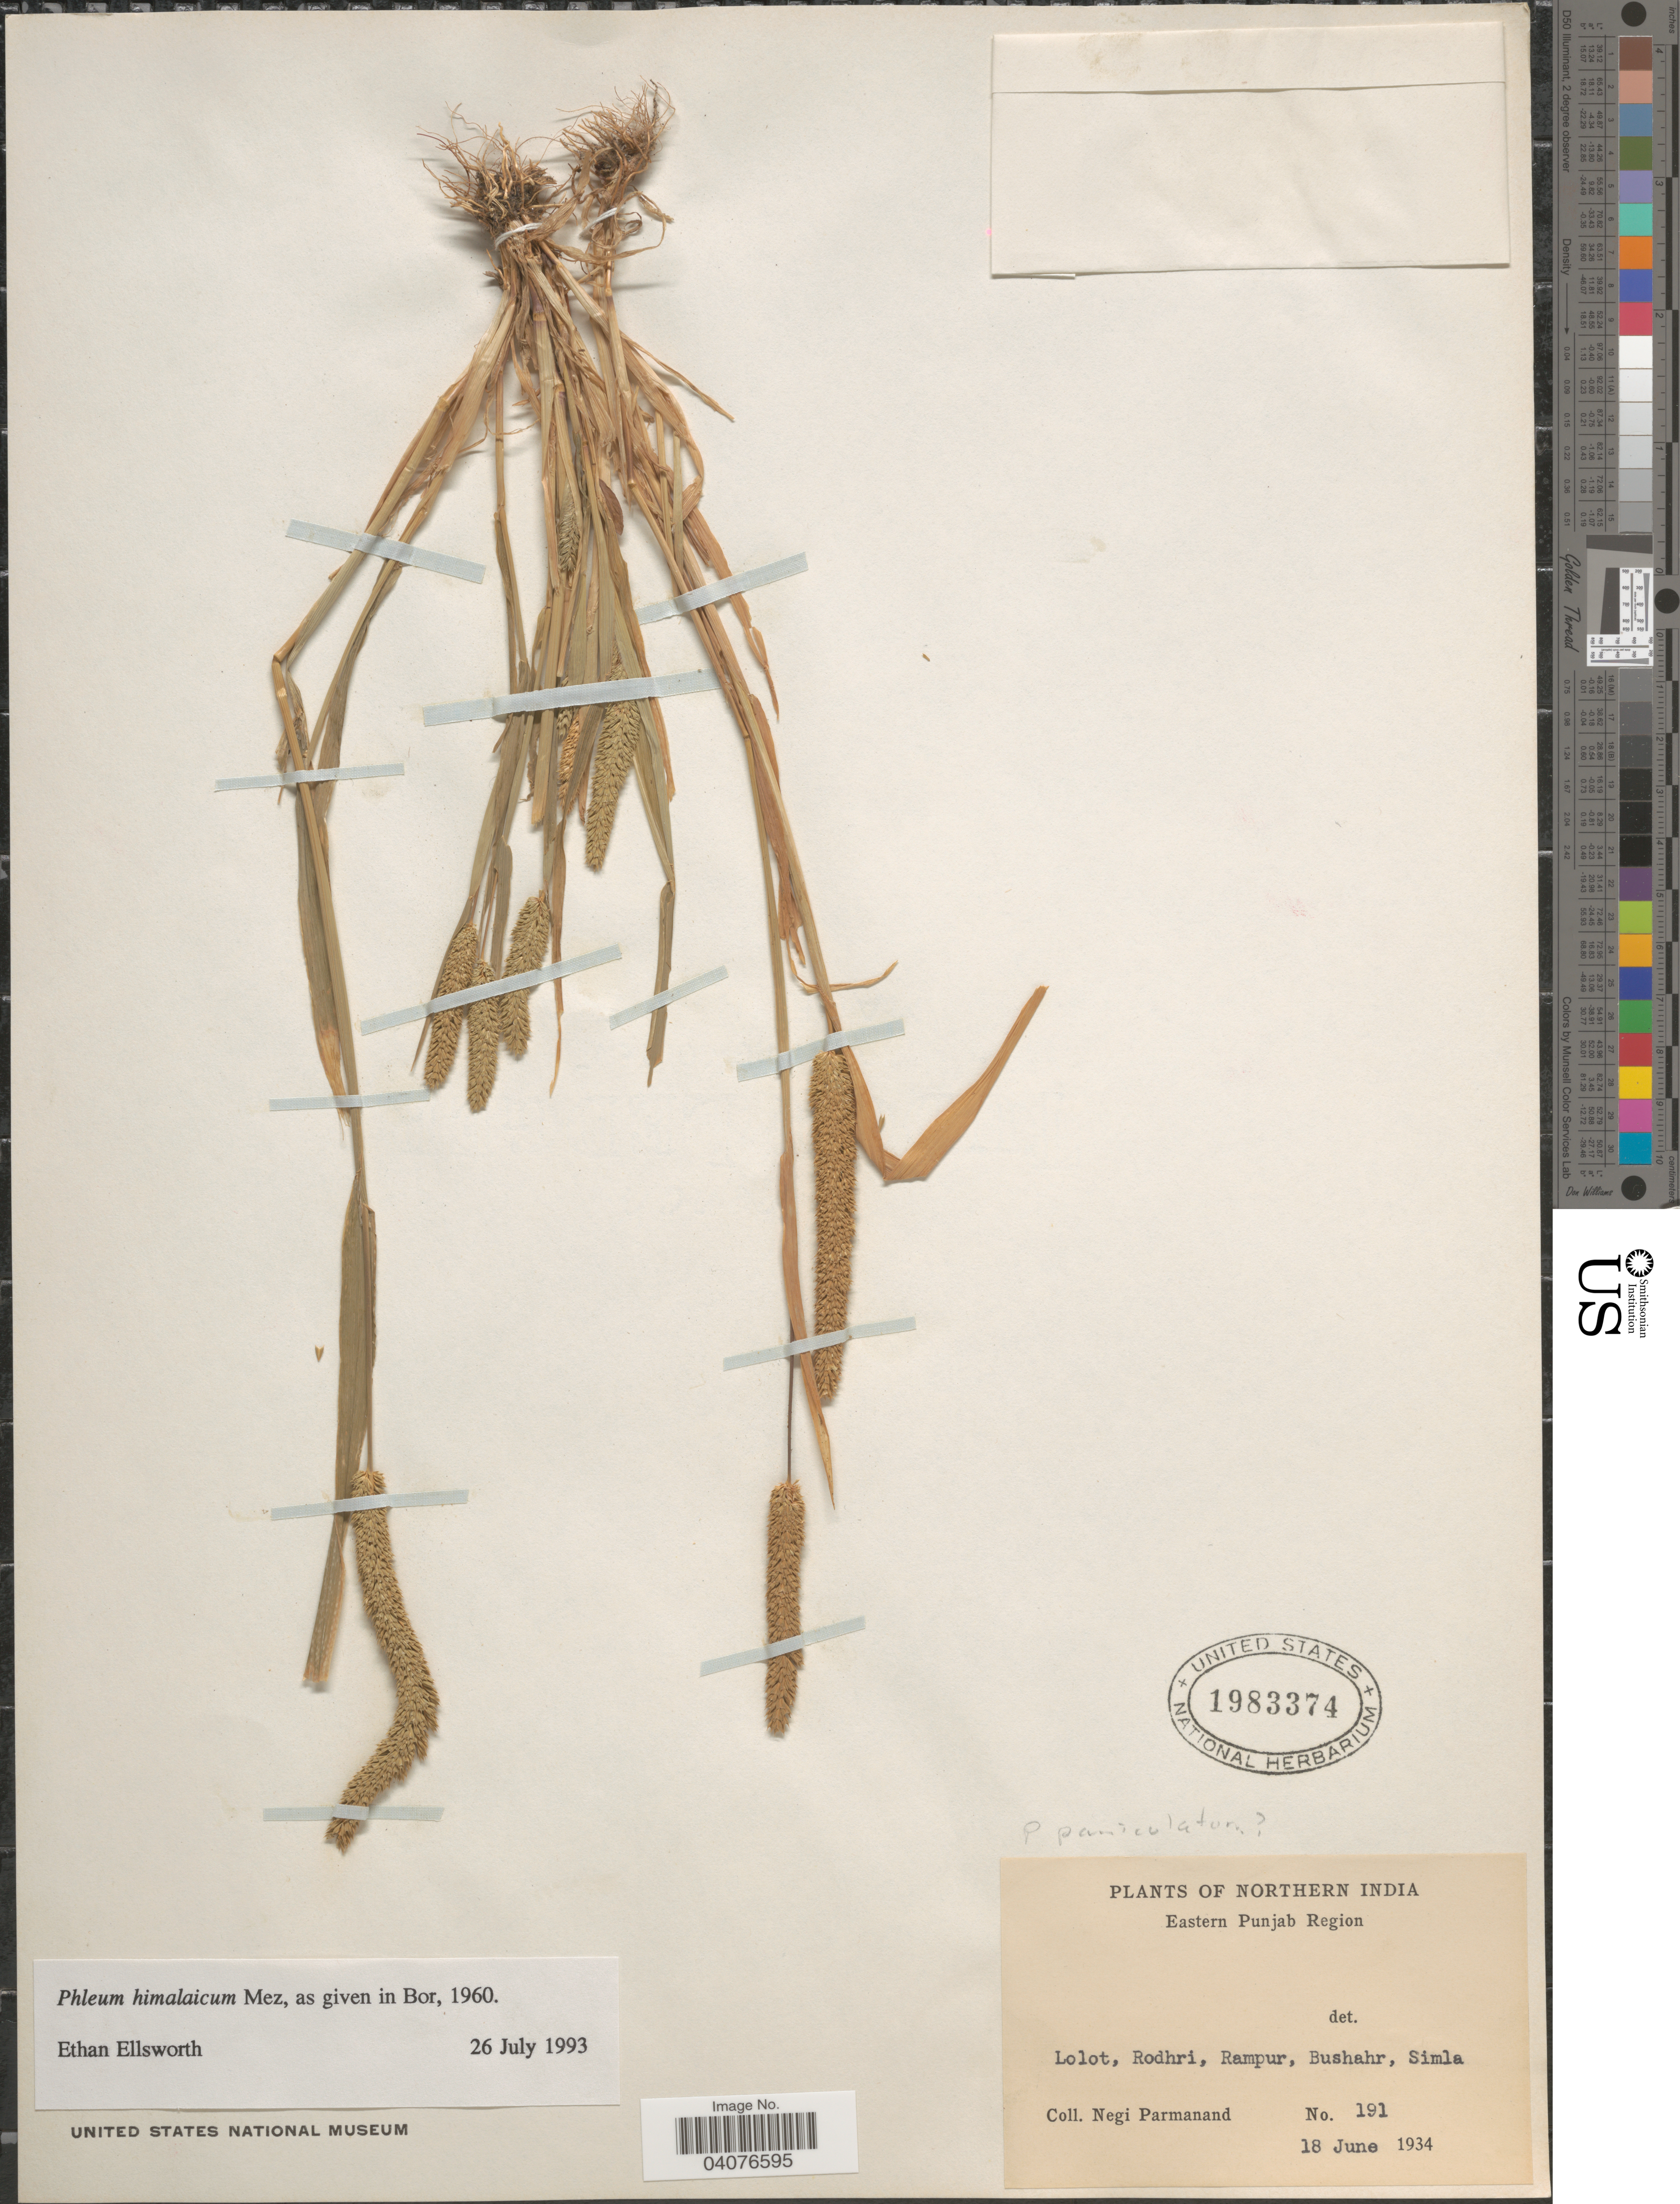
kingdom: Plantae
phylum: Tracheophyta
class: Liliopsida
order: Poales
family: Poaceae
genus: Phleum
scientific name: Phleum himalaicum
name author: Mez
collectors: N. Parmanand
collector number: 191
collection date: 1934-06-18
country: India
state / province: Himachal Pradesh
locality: Northern India. Eastern Punjab Region. Lolot, Rodhri, Rampur, Bushahr, Simla.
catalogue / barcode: US 1983374